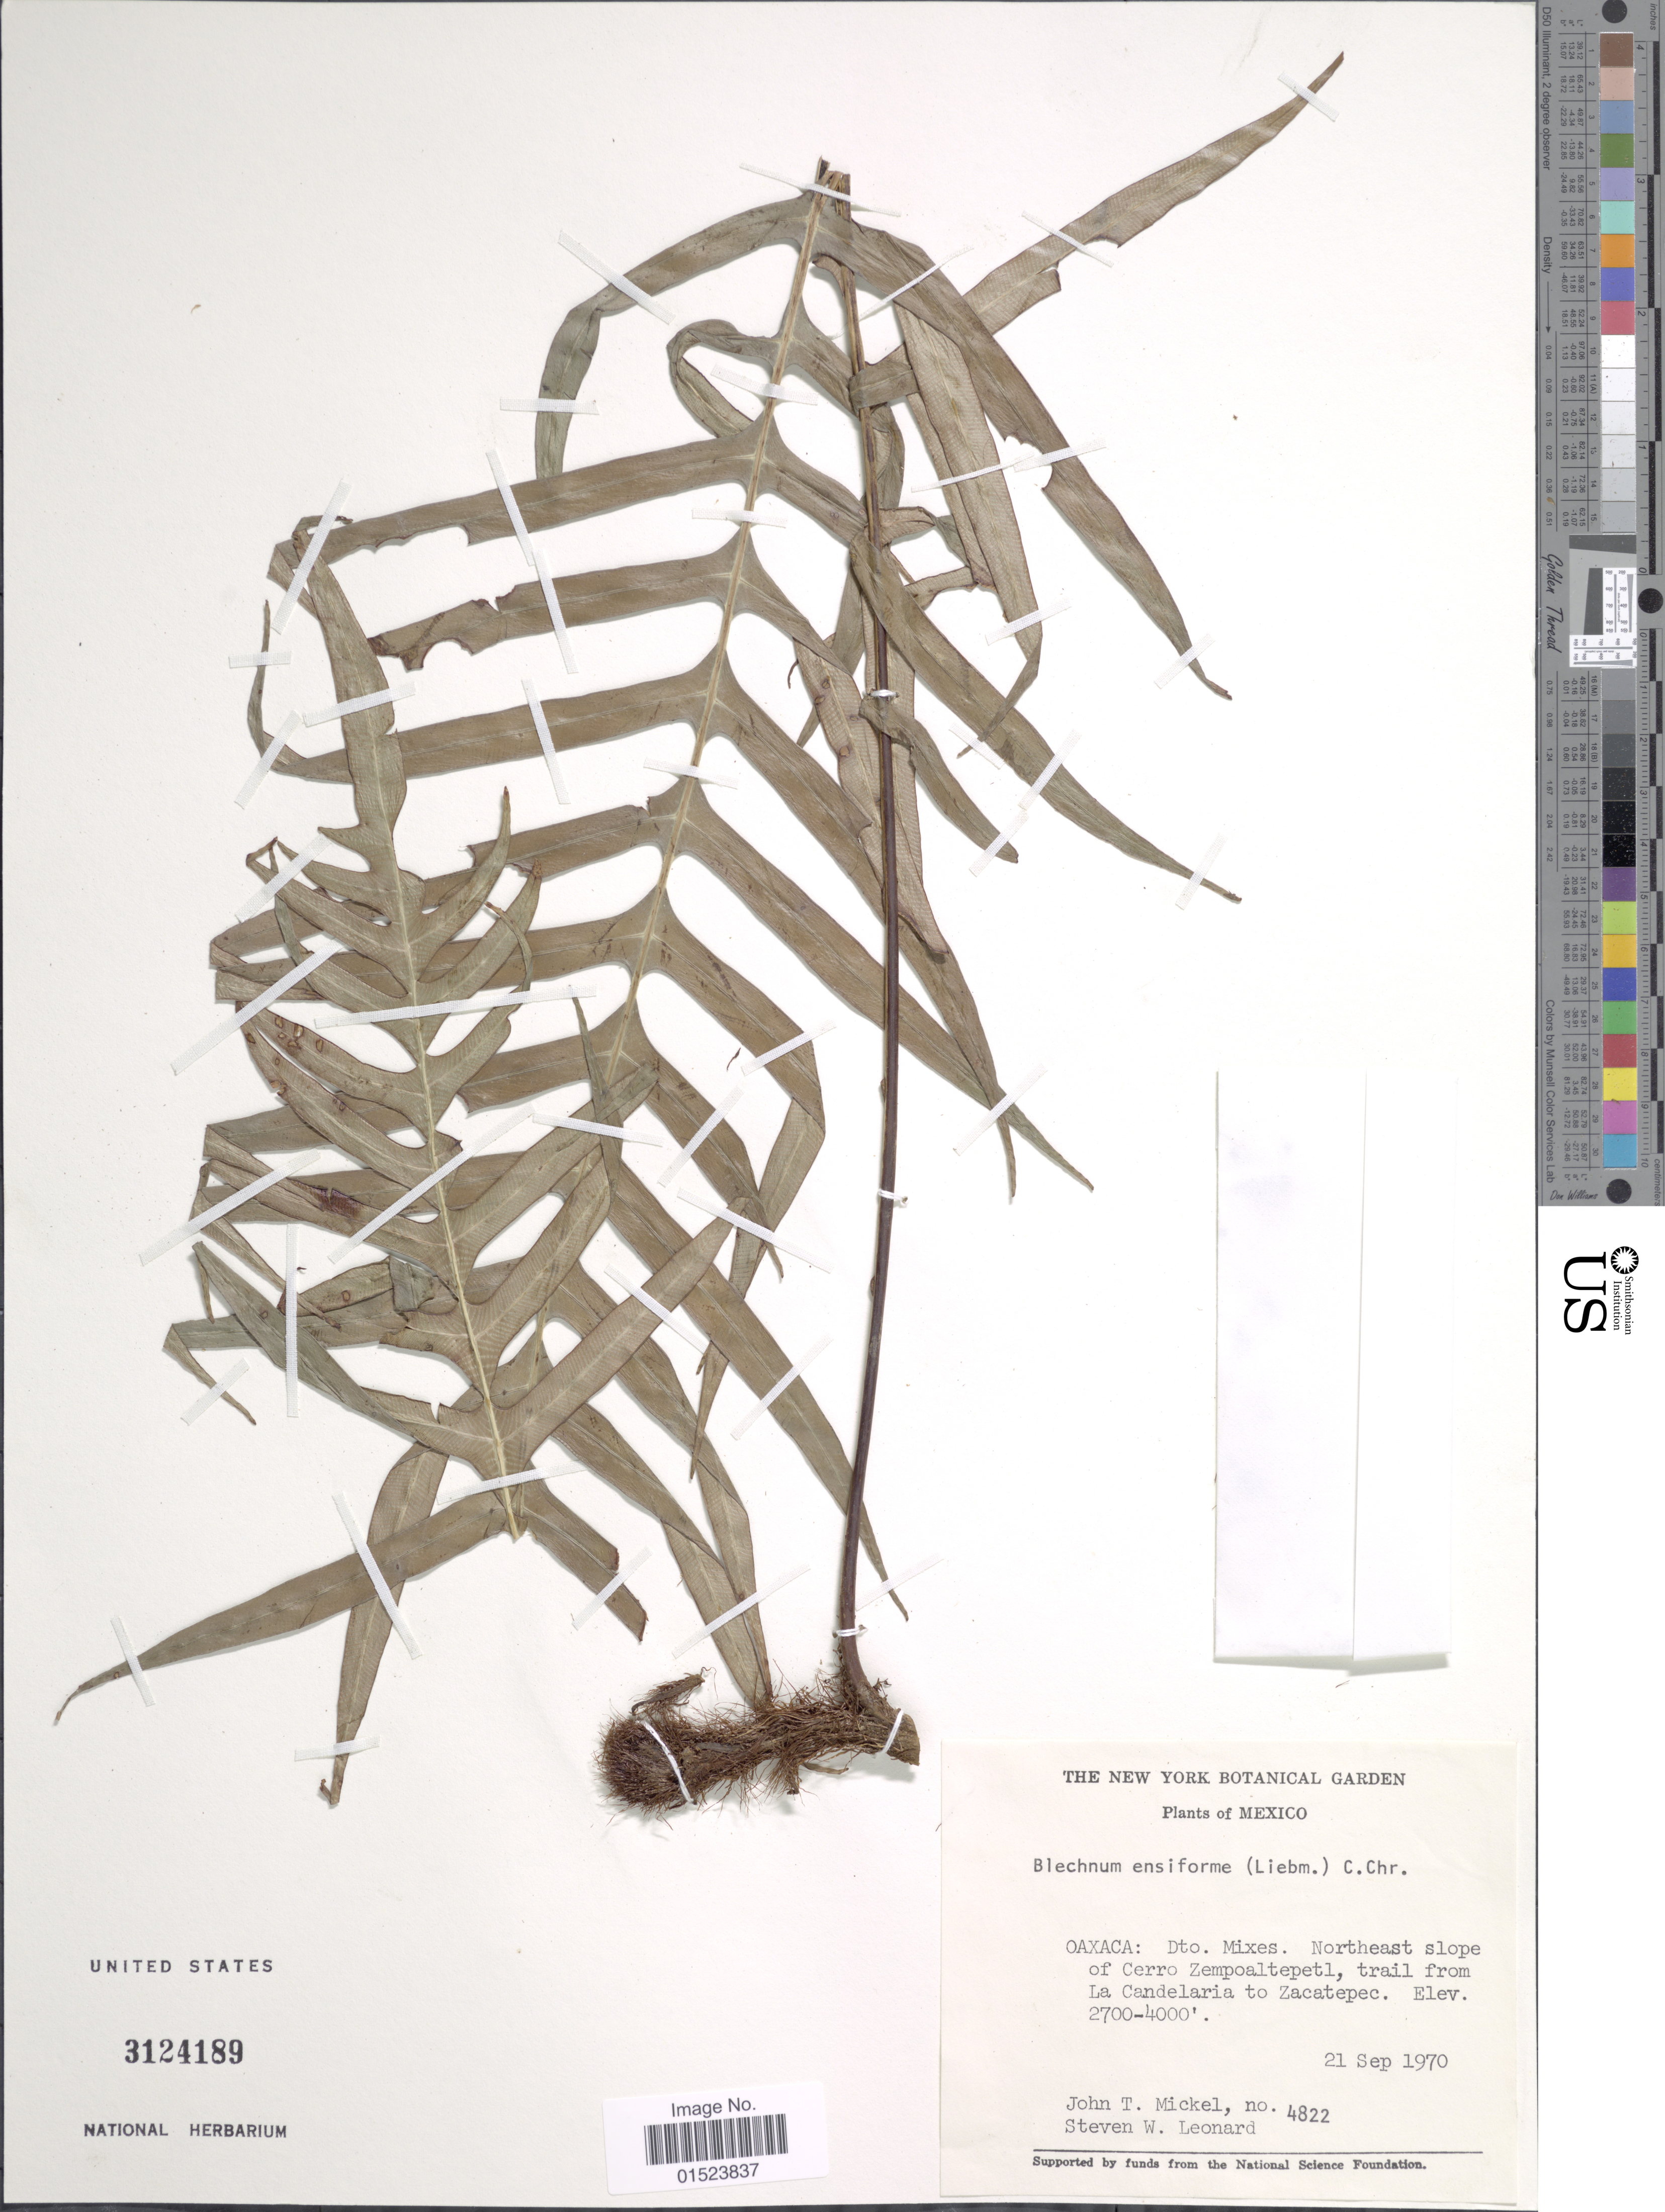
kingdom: Plantae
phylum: Tracheophyta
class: Polypodiopsida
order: Polypodiales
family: Blechnaceae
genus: Blechnum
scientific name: Blechnum ensiforme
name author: (Liebm.) C. Chr.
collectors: J. T. Mickel & S. W. Leonard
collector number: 4822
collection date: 1970-09-21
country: Mexico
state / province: Oaxaca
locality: Dto. Mixes. Northeast slope of Cerro Zempoaltepetl, trail from La Candelaria to Zacatepec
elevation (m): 823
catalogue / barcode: US 3124189